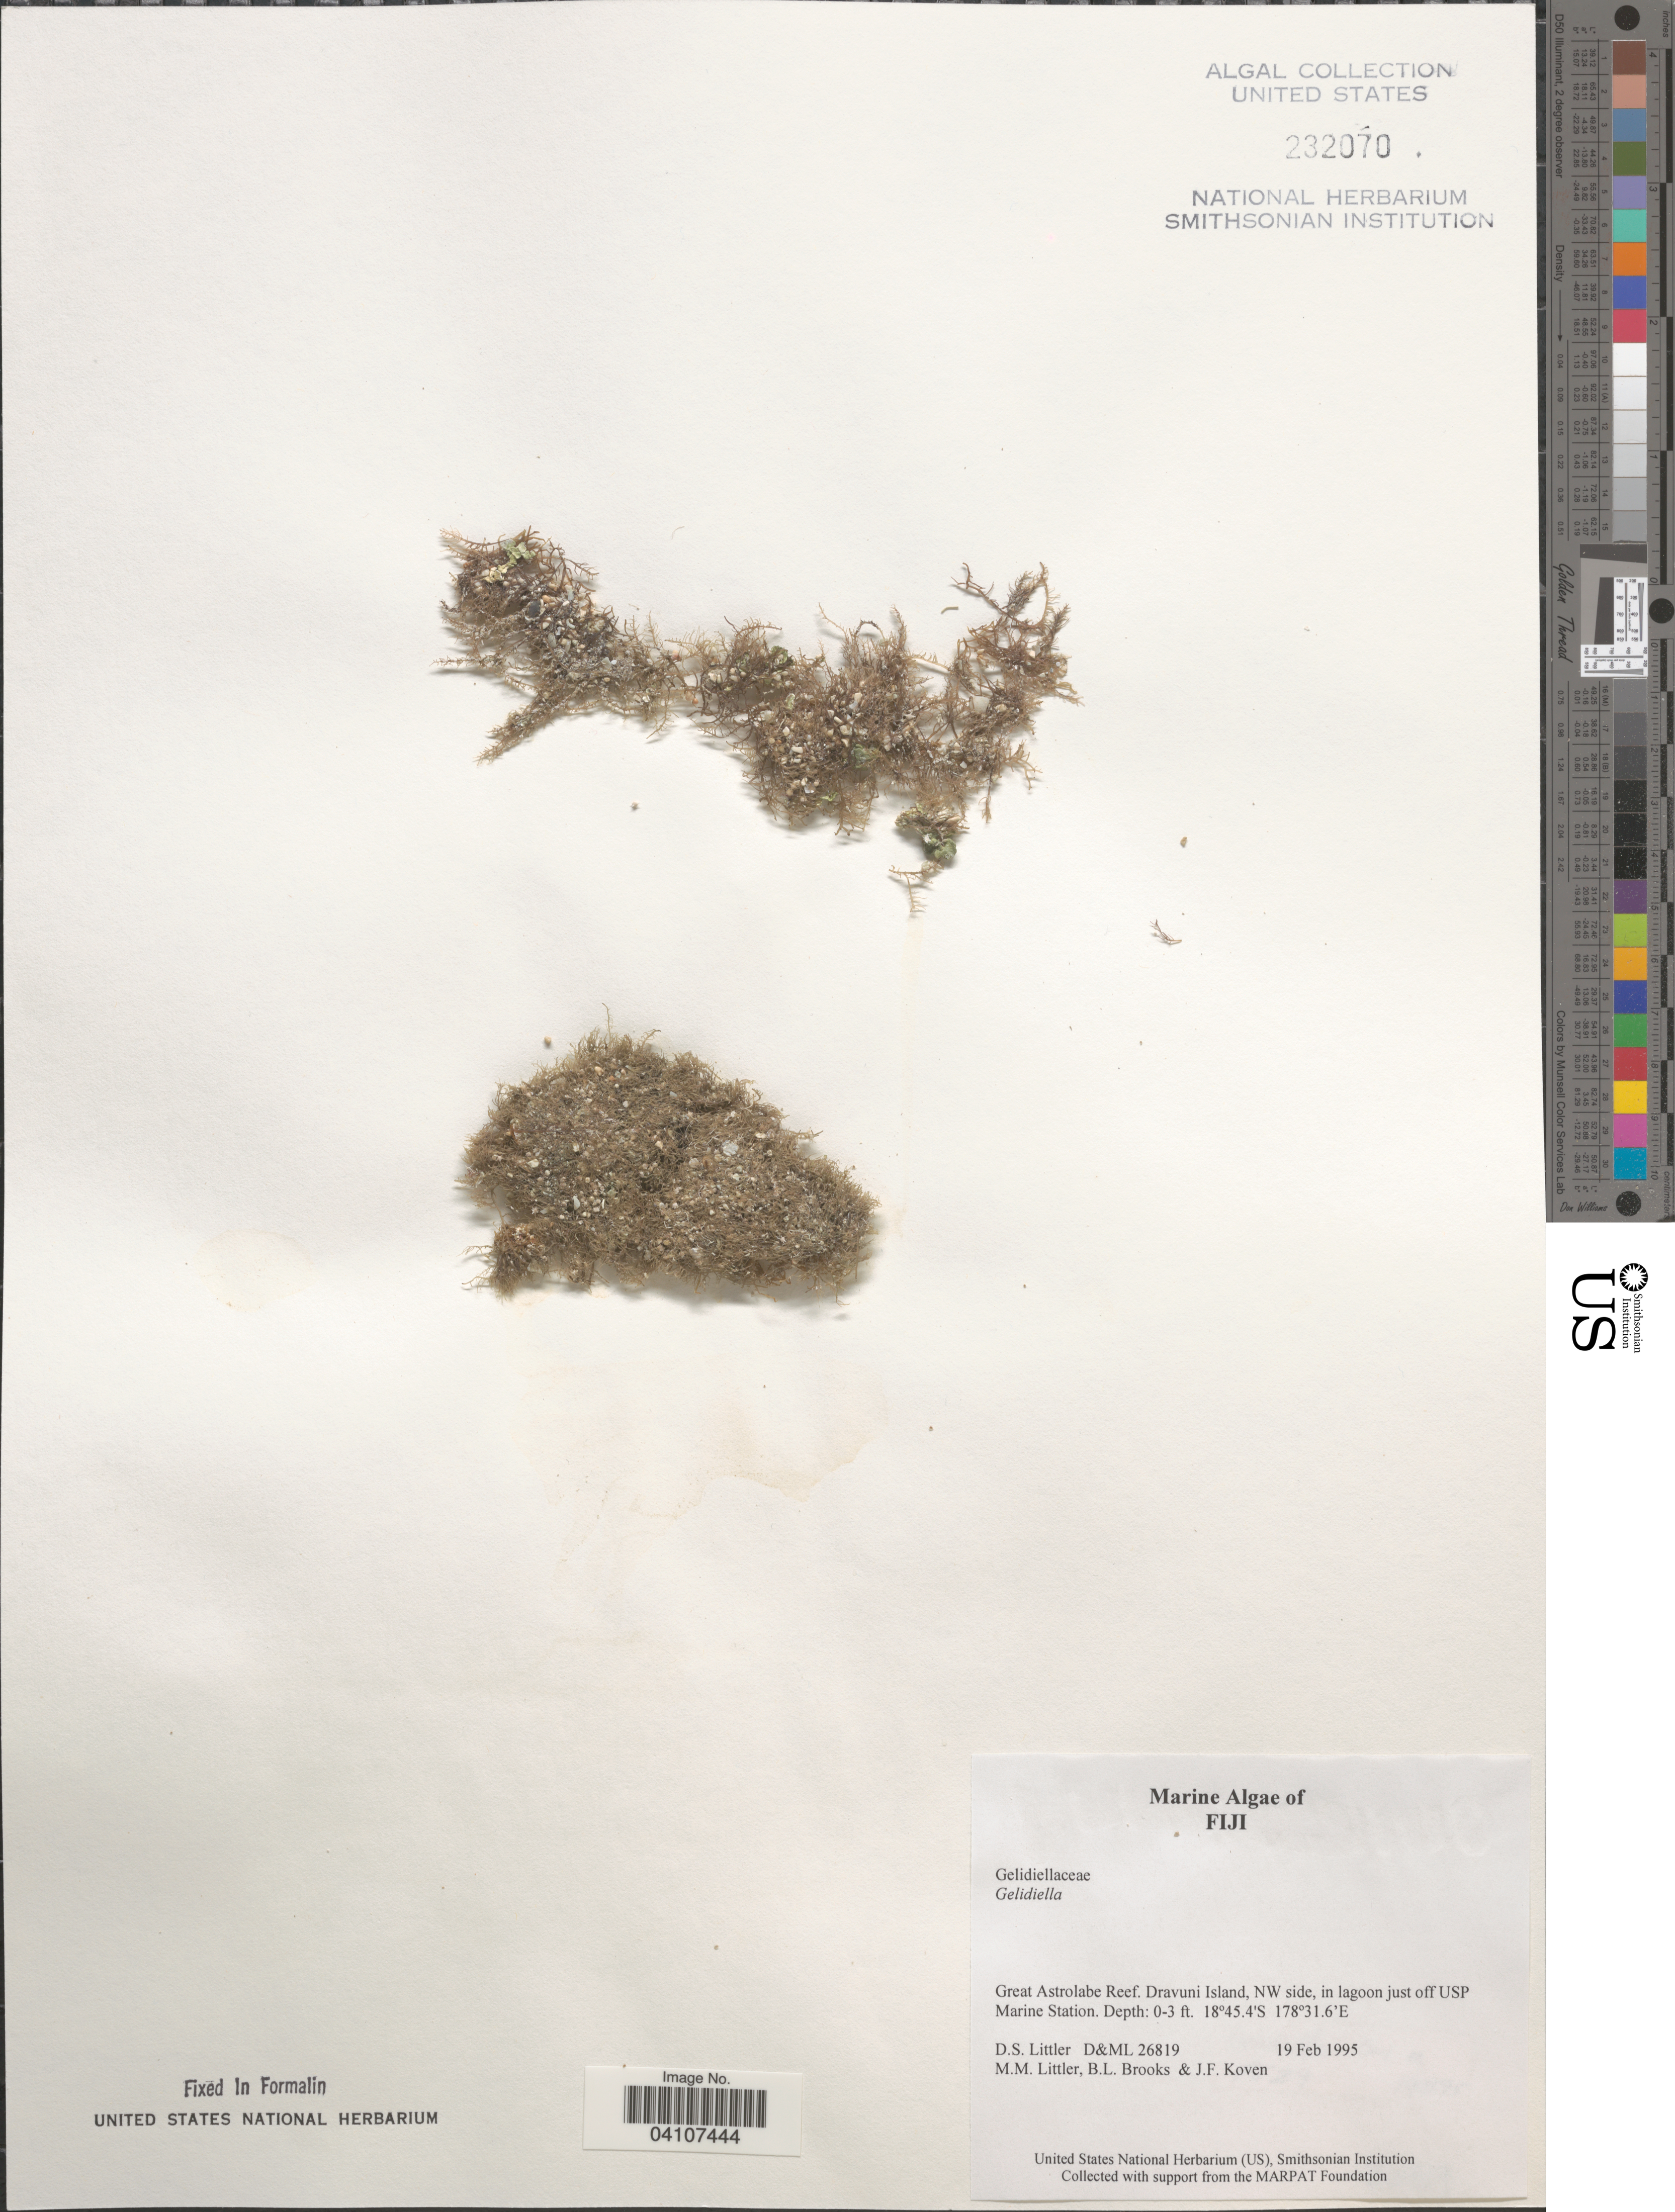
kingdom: Plantae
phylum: Rhodophyta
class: Florideophyceae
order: Gelidiales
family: Gelidiellaceae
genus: Gelidiella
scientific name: Gelidiella sp.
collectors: D. S. Littler, B. Brooks & J. Koven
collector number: D&ML 26819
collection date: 1995-02-19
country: Fiji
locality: Great Astrolabe Reef. Dravuni Island, NW side, in lagoon just off USP Marine Station.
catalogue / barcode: US 232070